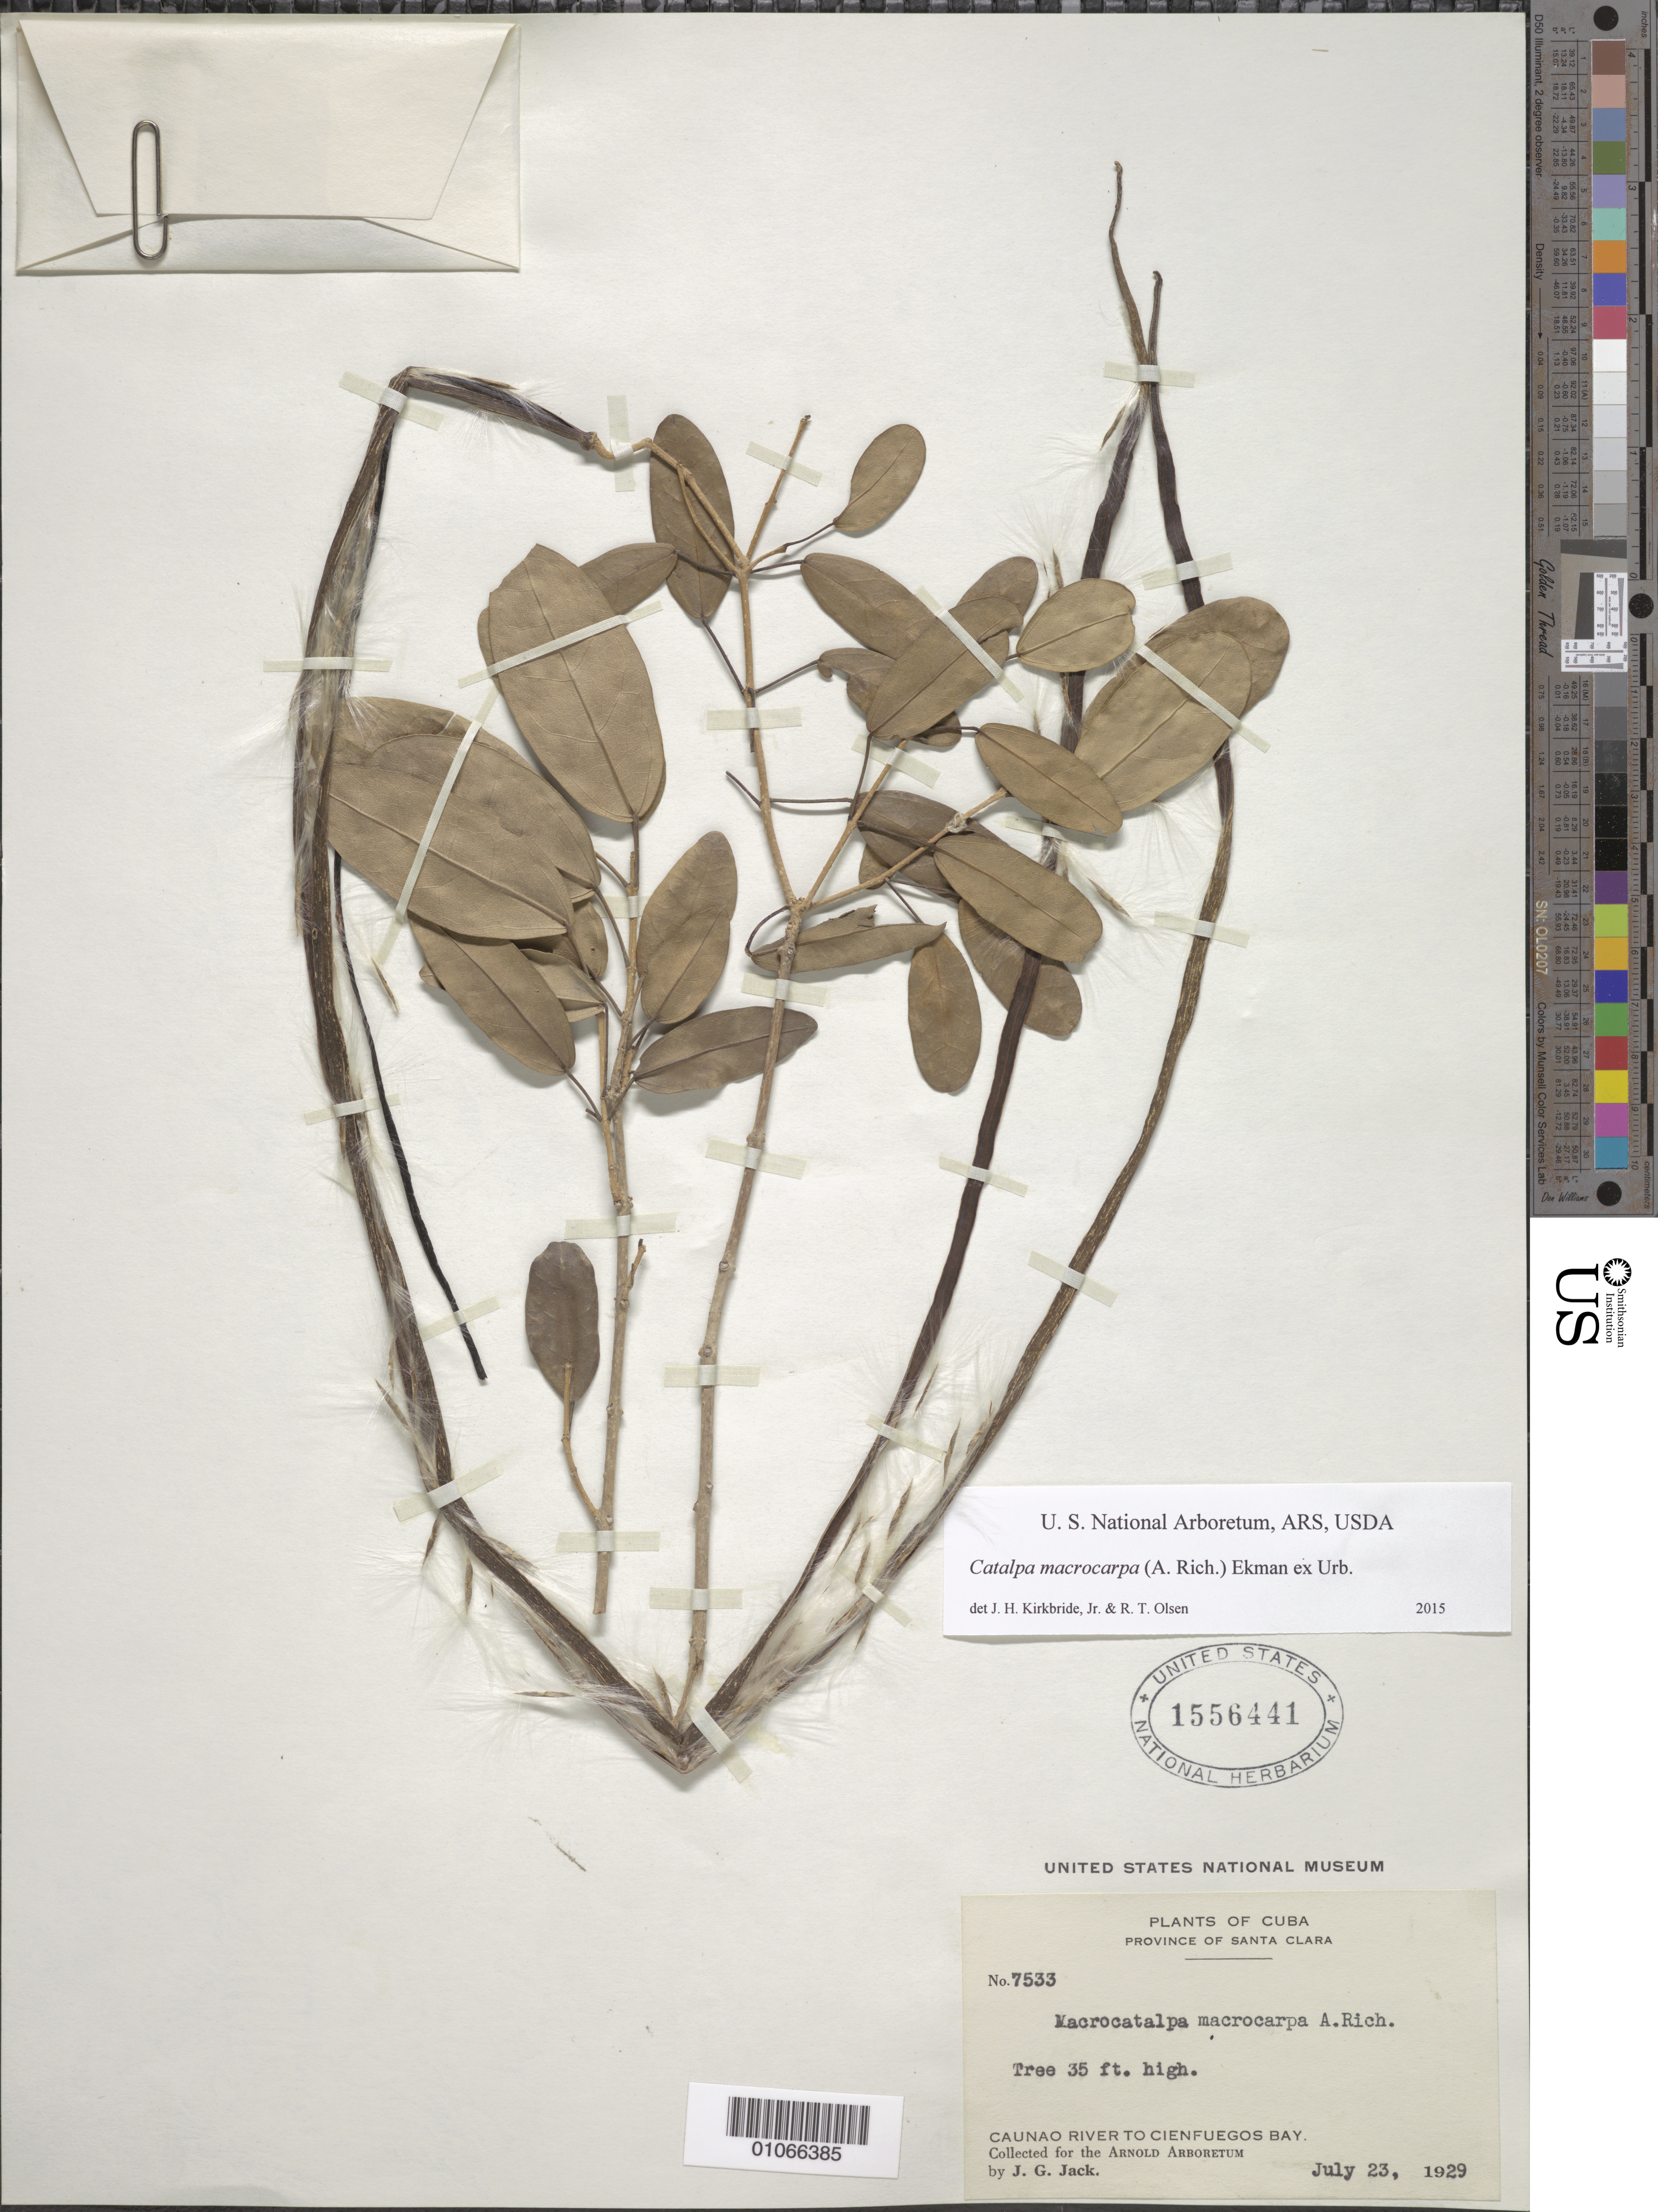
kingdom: Plantae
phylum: Tracheophyta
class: Magnoliopsida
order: Lamiales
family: Bignoniaceae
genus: Catalpa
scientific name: Catalpa macrocarpa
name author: (A. Rich.) Ekman ex Urb.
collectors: J. G. Jack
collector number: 7533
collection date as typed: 23 Jul 1929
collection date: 1929-07-23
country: Cuba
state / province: Villa Clara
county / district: Santa Clara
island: Cuba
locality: Caunao river to Cienfuegos Bay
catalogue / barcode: US 1556441